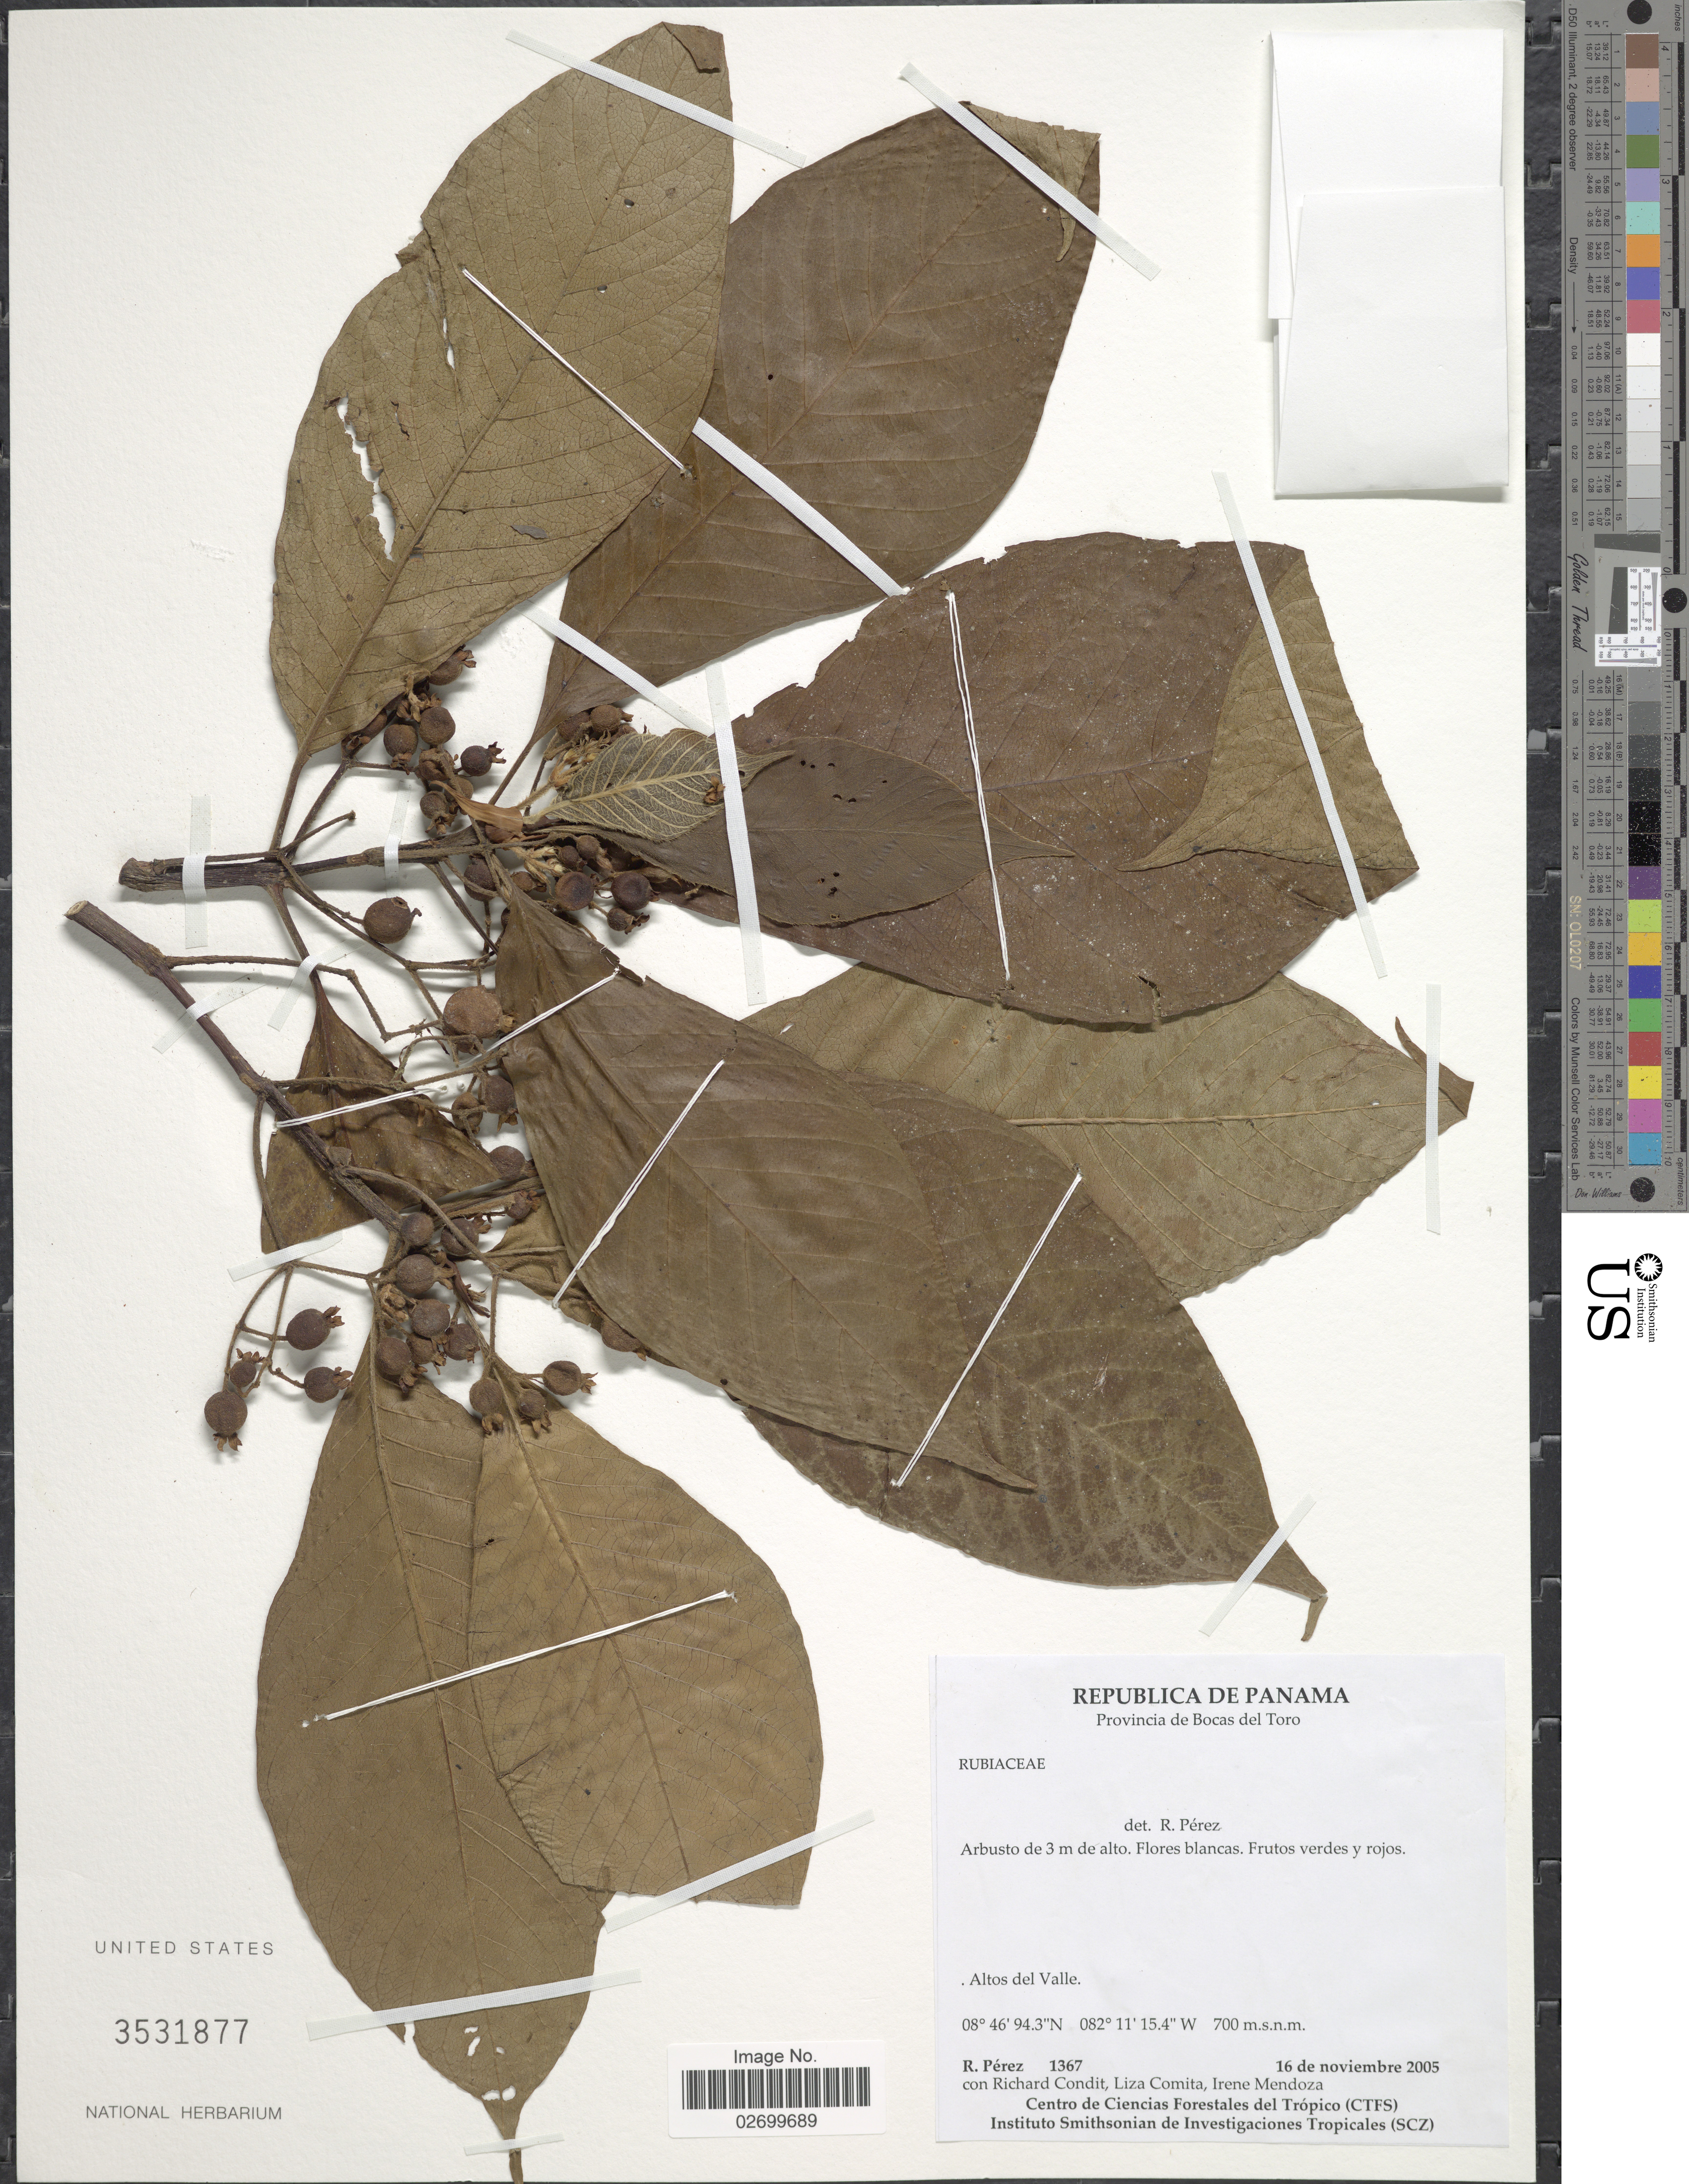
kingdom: Plantae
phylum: Tracheophyta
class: Magnoliopsida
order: Gentianales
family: Rubiaceae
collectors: R. Perez, R. Condit, L. Comita & I. Mendoza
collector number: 1367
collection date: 2005-11-16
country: Panama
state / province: Bocas del Toro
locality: Altos el Valle.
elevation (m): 700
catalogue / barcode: US 3531877